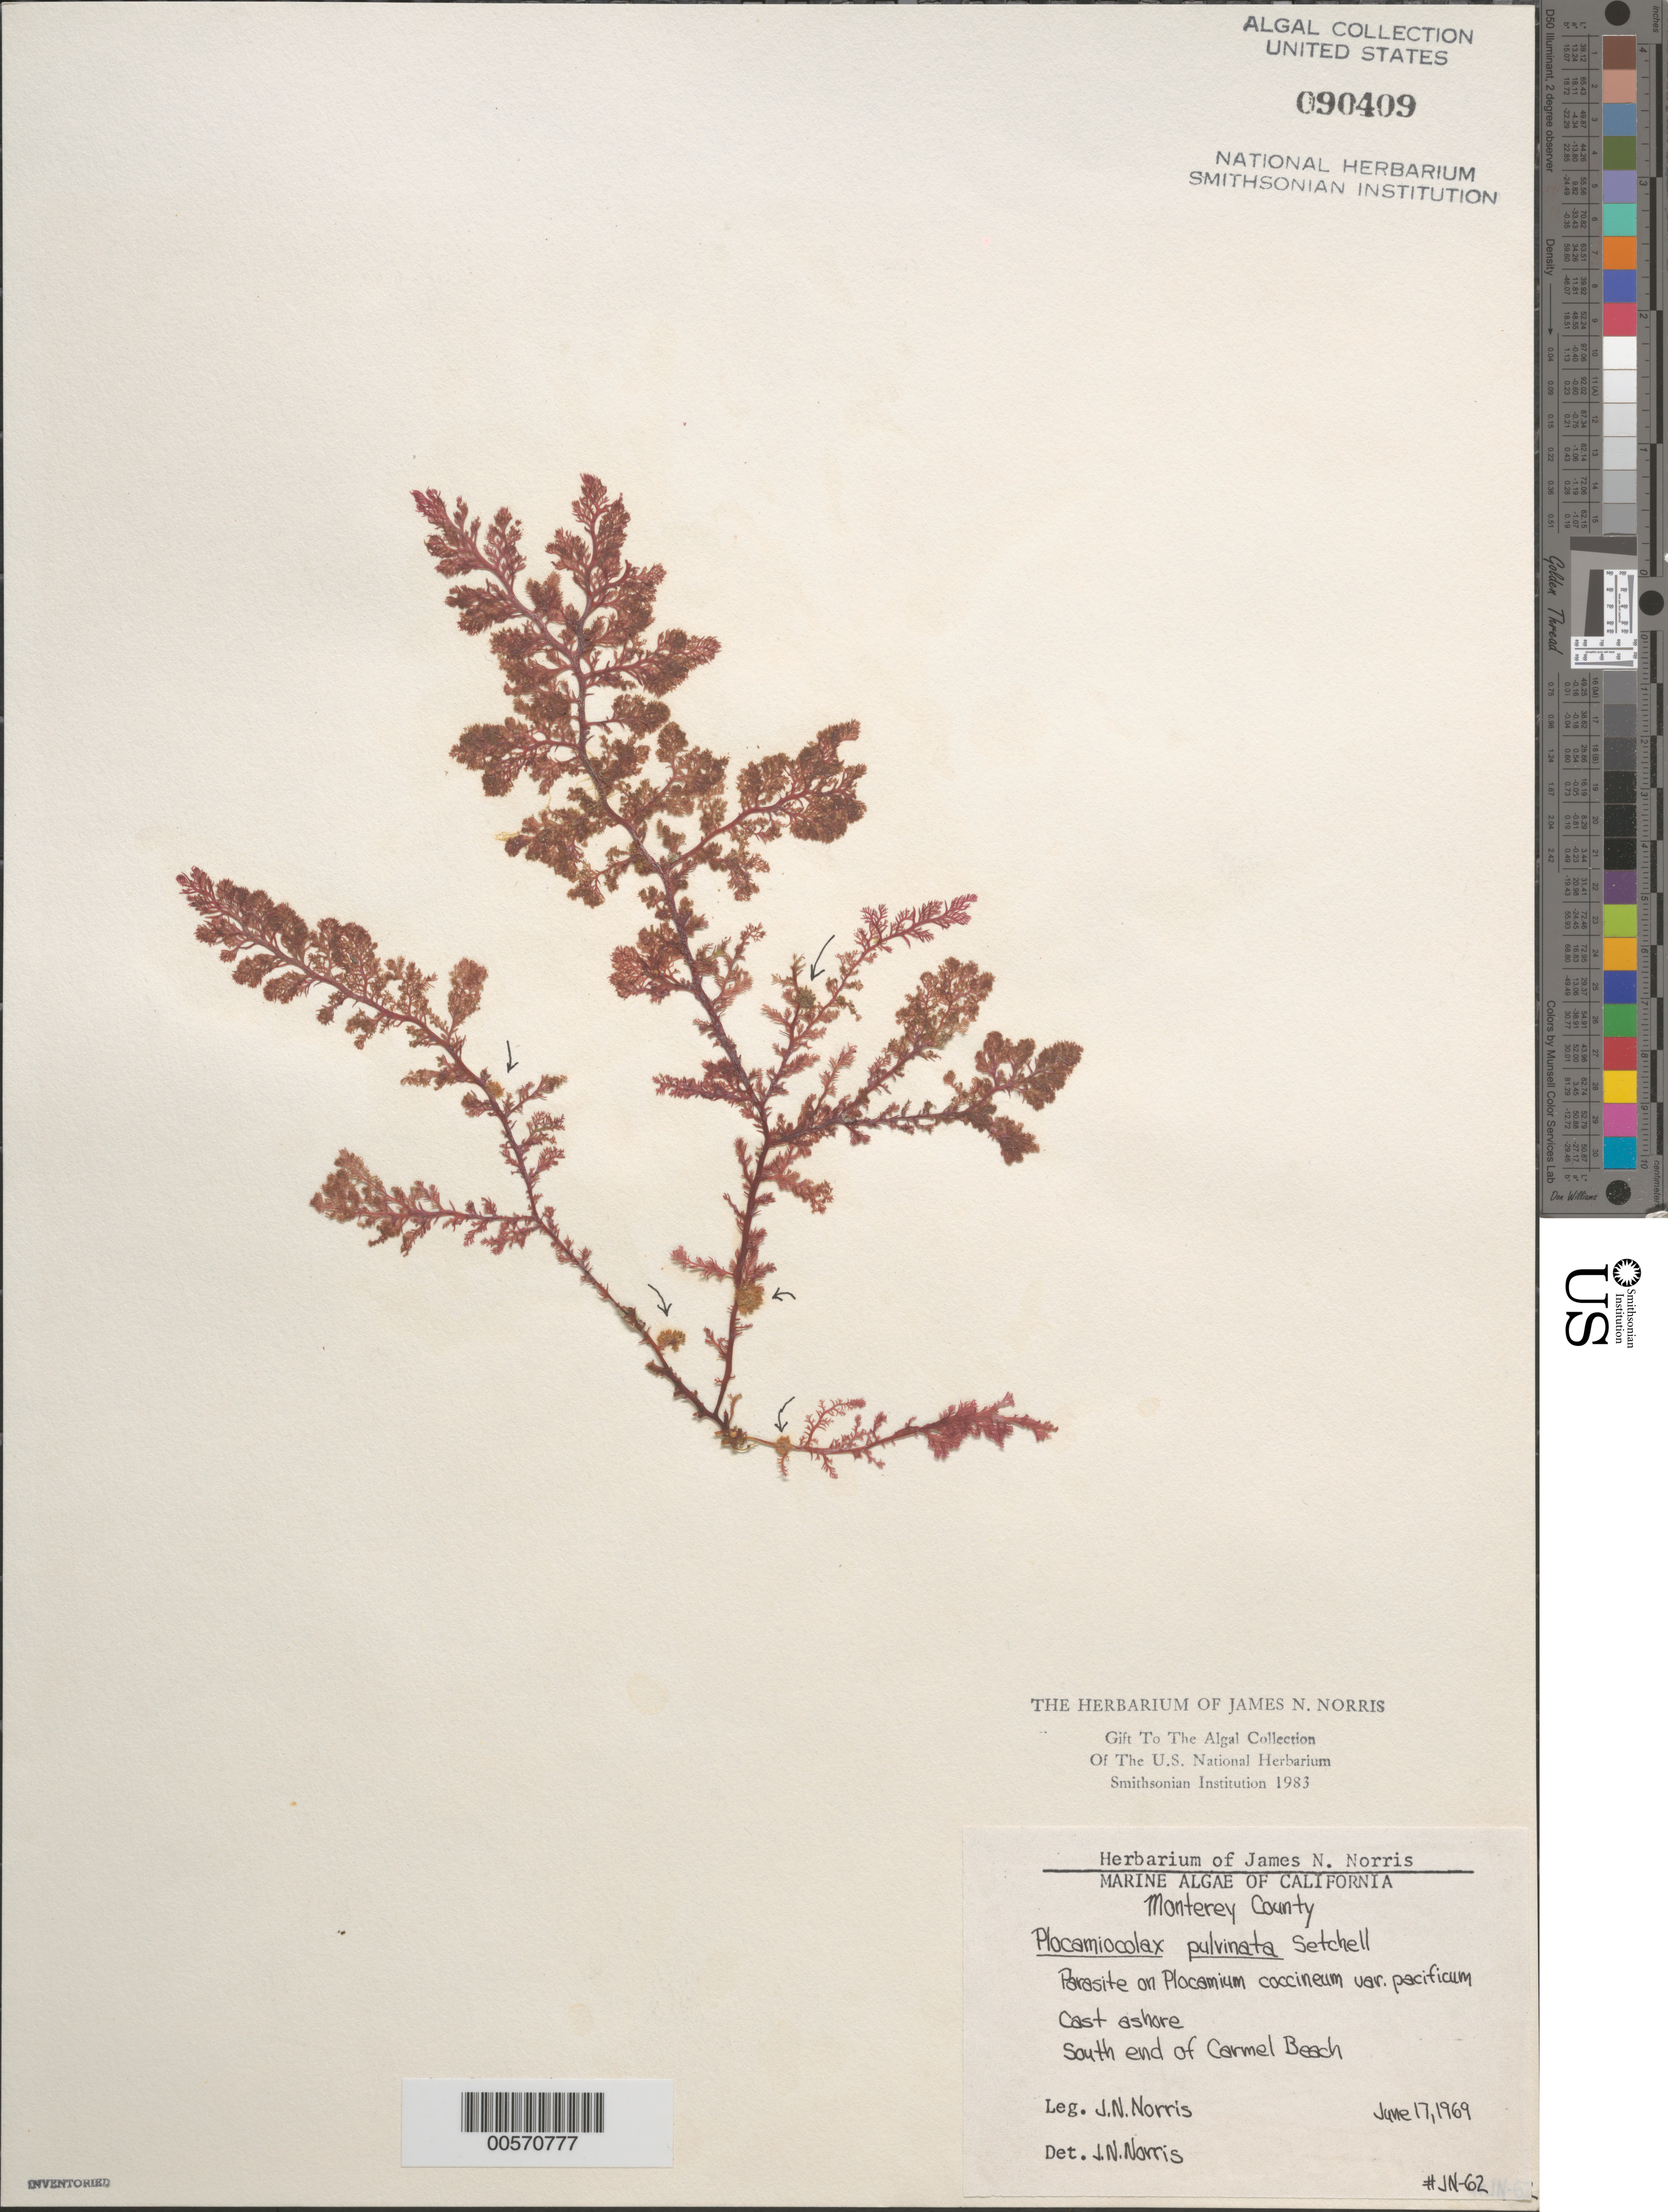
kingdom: Plantae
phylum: Rhodophyta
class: Florideophyceae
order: Plocamiales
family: Plocamiaceae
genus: Plocamiocolax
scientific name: Plocamiocolax pulvinata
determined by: Norris, James N.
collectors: J. N. Norris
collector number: JN-62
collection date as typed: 17 Jun 1969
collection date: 1969-06-17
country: United States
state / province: California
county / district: Monterey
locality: Carmel Beach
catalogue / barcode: US 90409